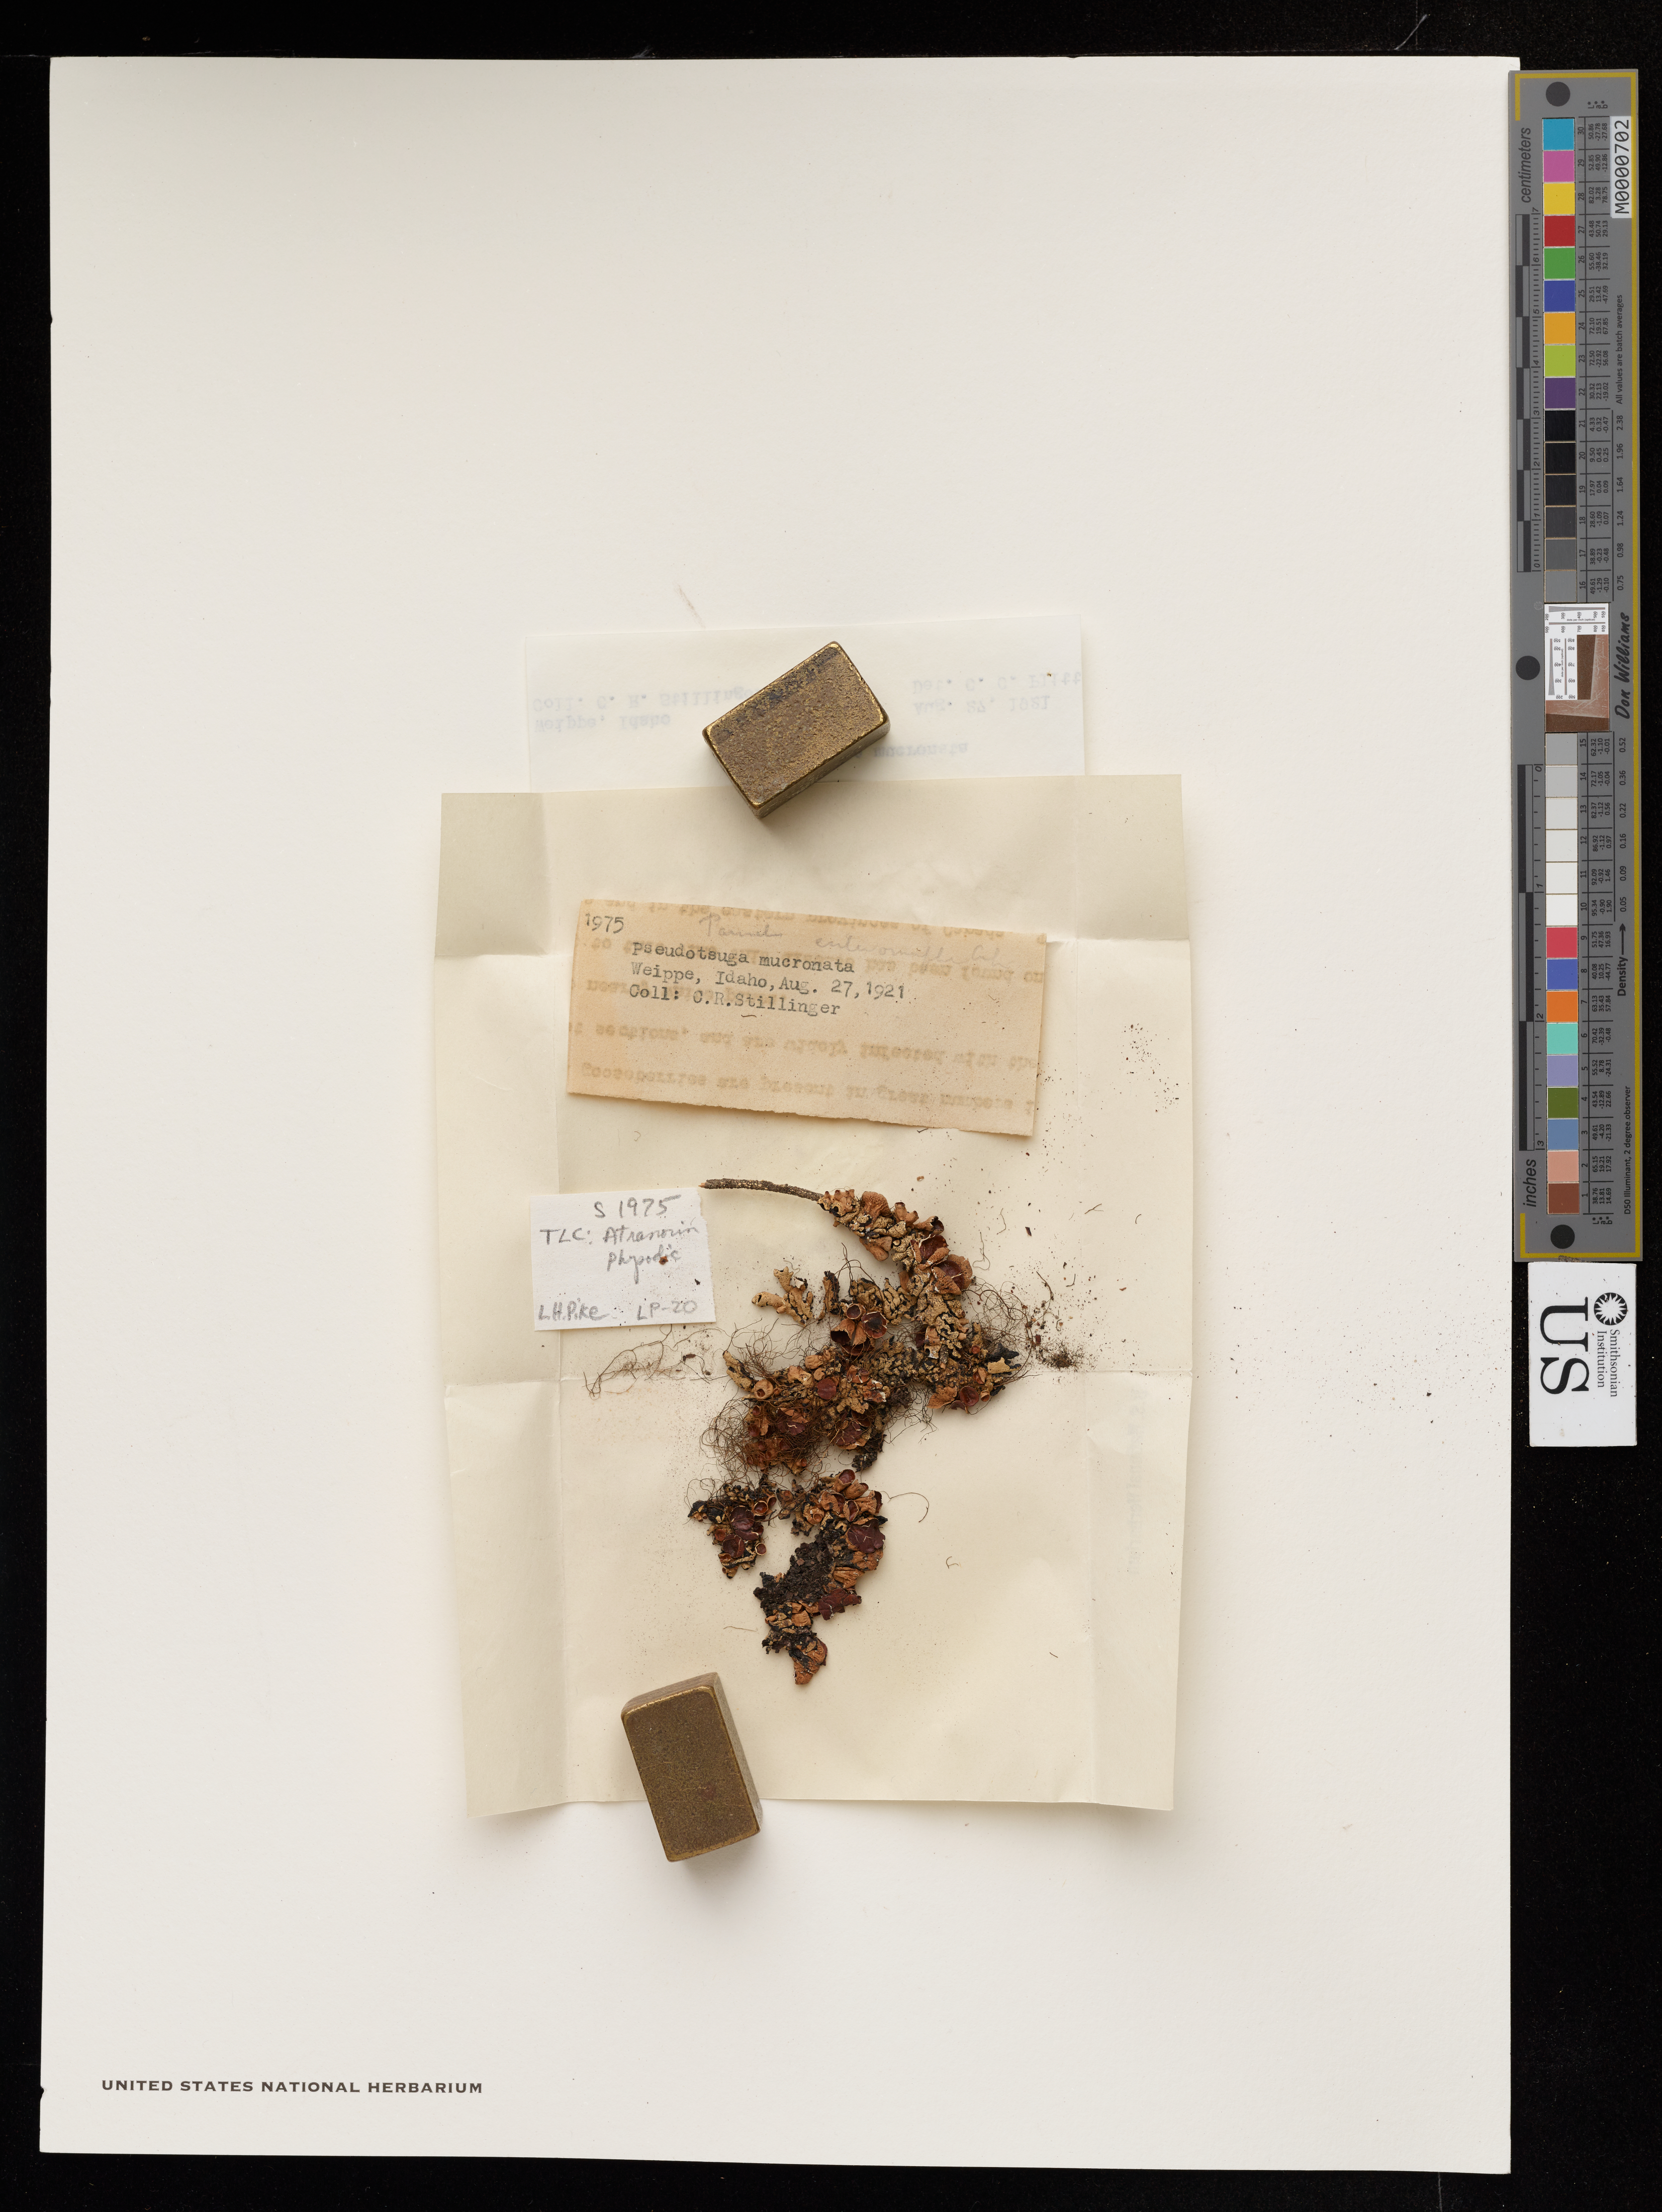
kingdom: Fungi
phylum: Ascomycota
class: Lecanoromycetes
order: Lecanorales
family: Parmeliaceae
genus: Hypogymnia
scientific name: Hypogymnia occidentalis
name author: L.H. Pike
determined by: McCune, B.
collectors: C. Stillinger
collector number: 1975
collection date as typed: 27 Aug 1921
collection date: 1921-08-27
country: United States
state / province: Idaho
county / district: Clearwater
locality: Weippe